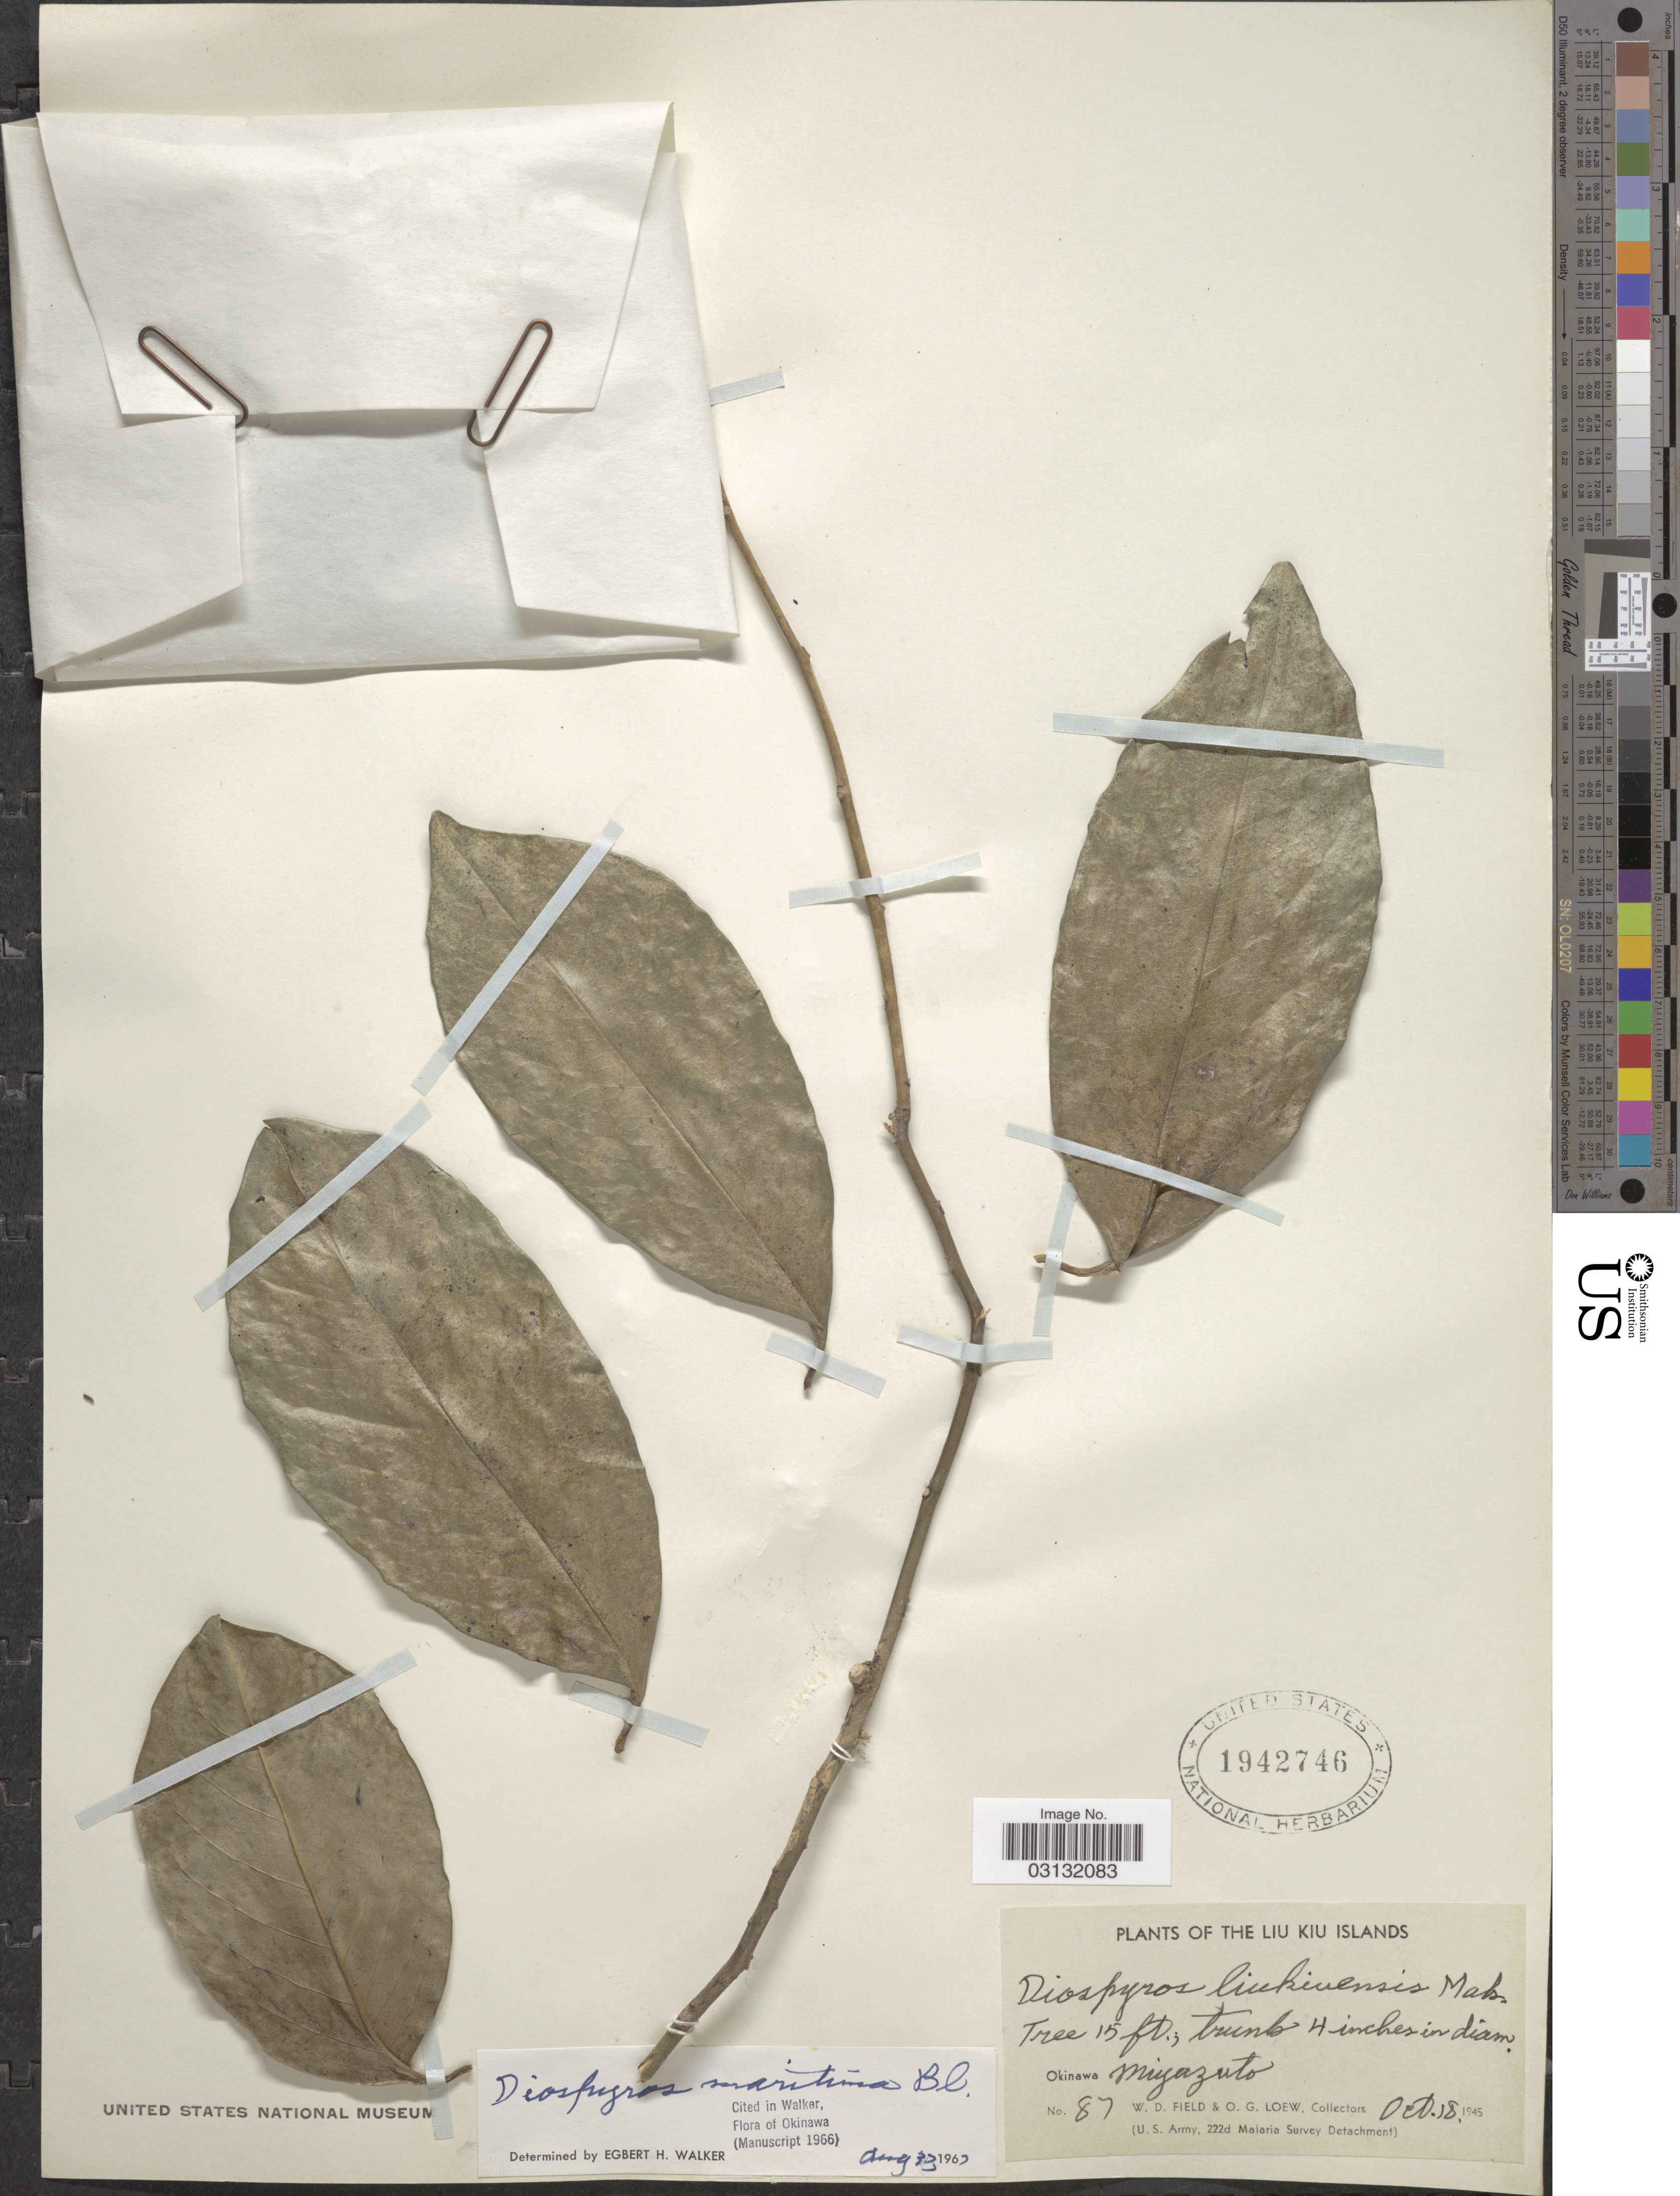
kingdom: Plantae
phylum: Tracheophyta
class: Magnoliopsida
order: Ericales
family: Ebenaceae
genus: Diospyros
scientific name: Diospyros maritima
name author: Blume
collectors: W. D. Field & O. G. Loew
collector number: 87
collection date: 1945-10-18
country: Japan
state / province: Okinawa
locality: The Liu Kiu Islands, Okinawa Miyazuto.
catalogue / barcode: US 1942746